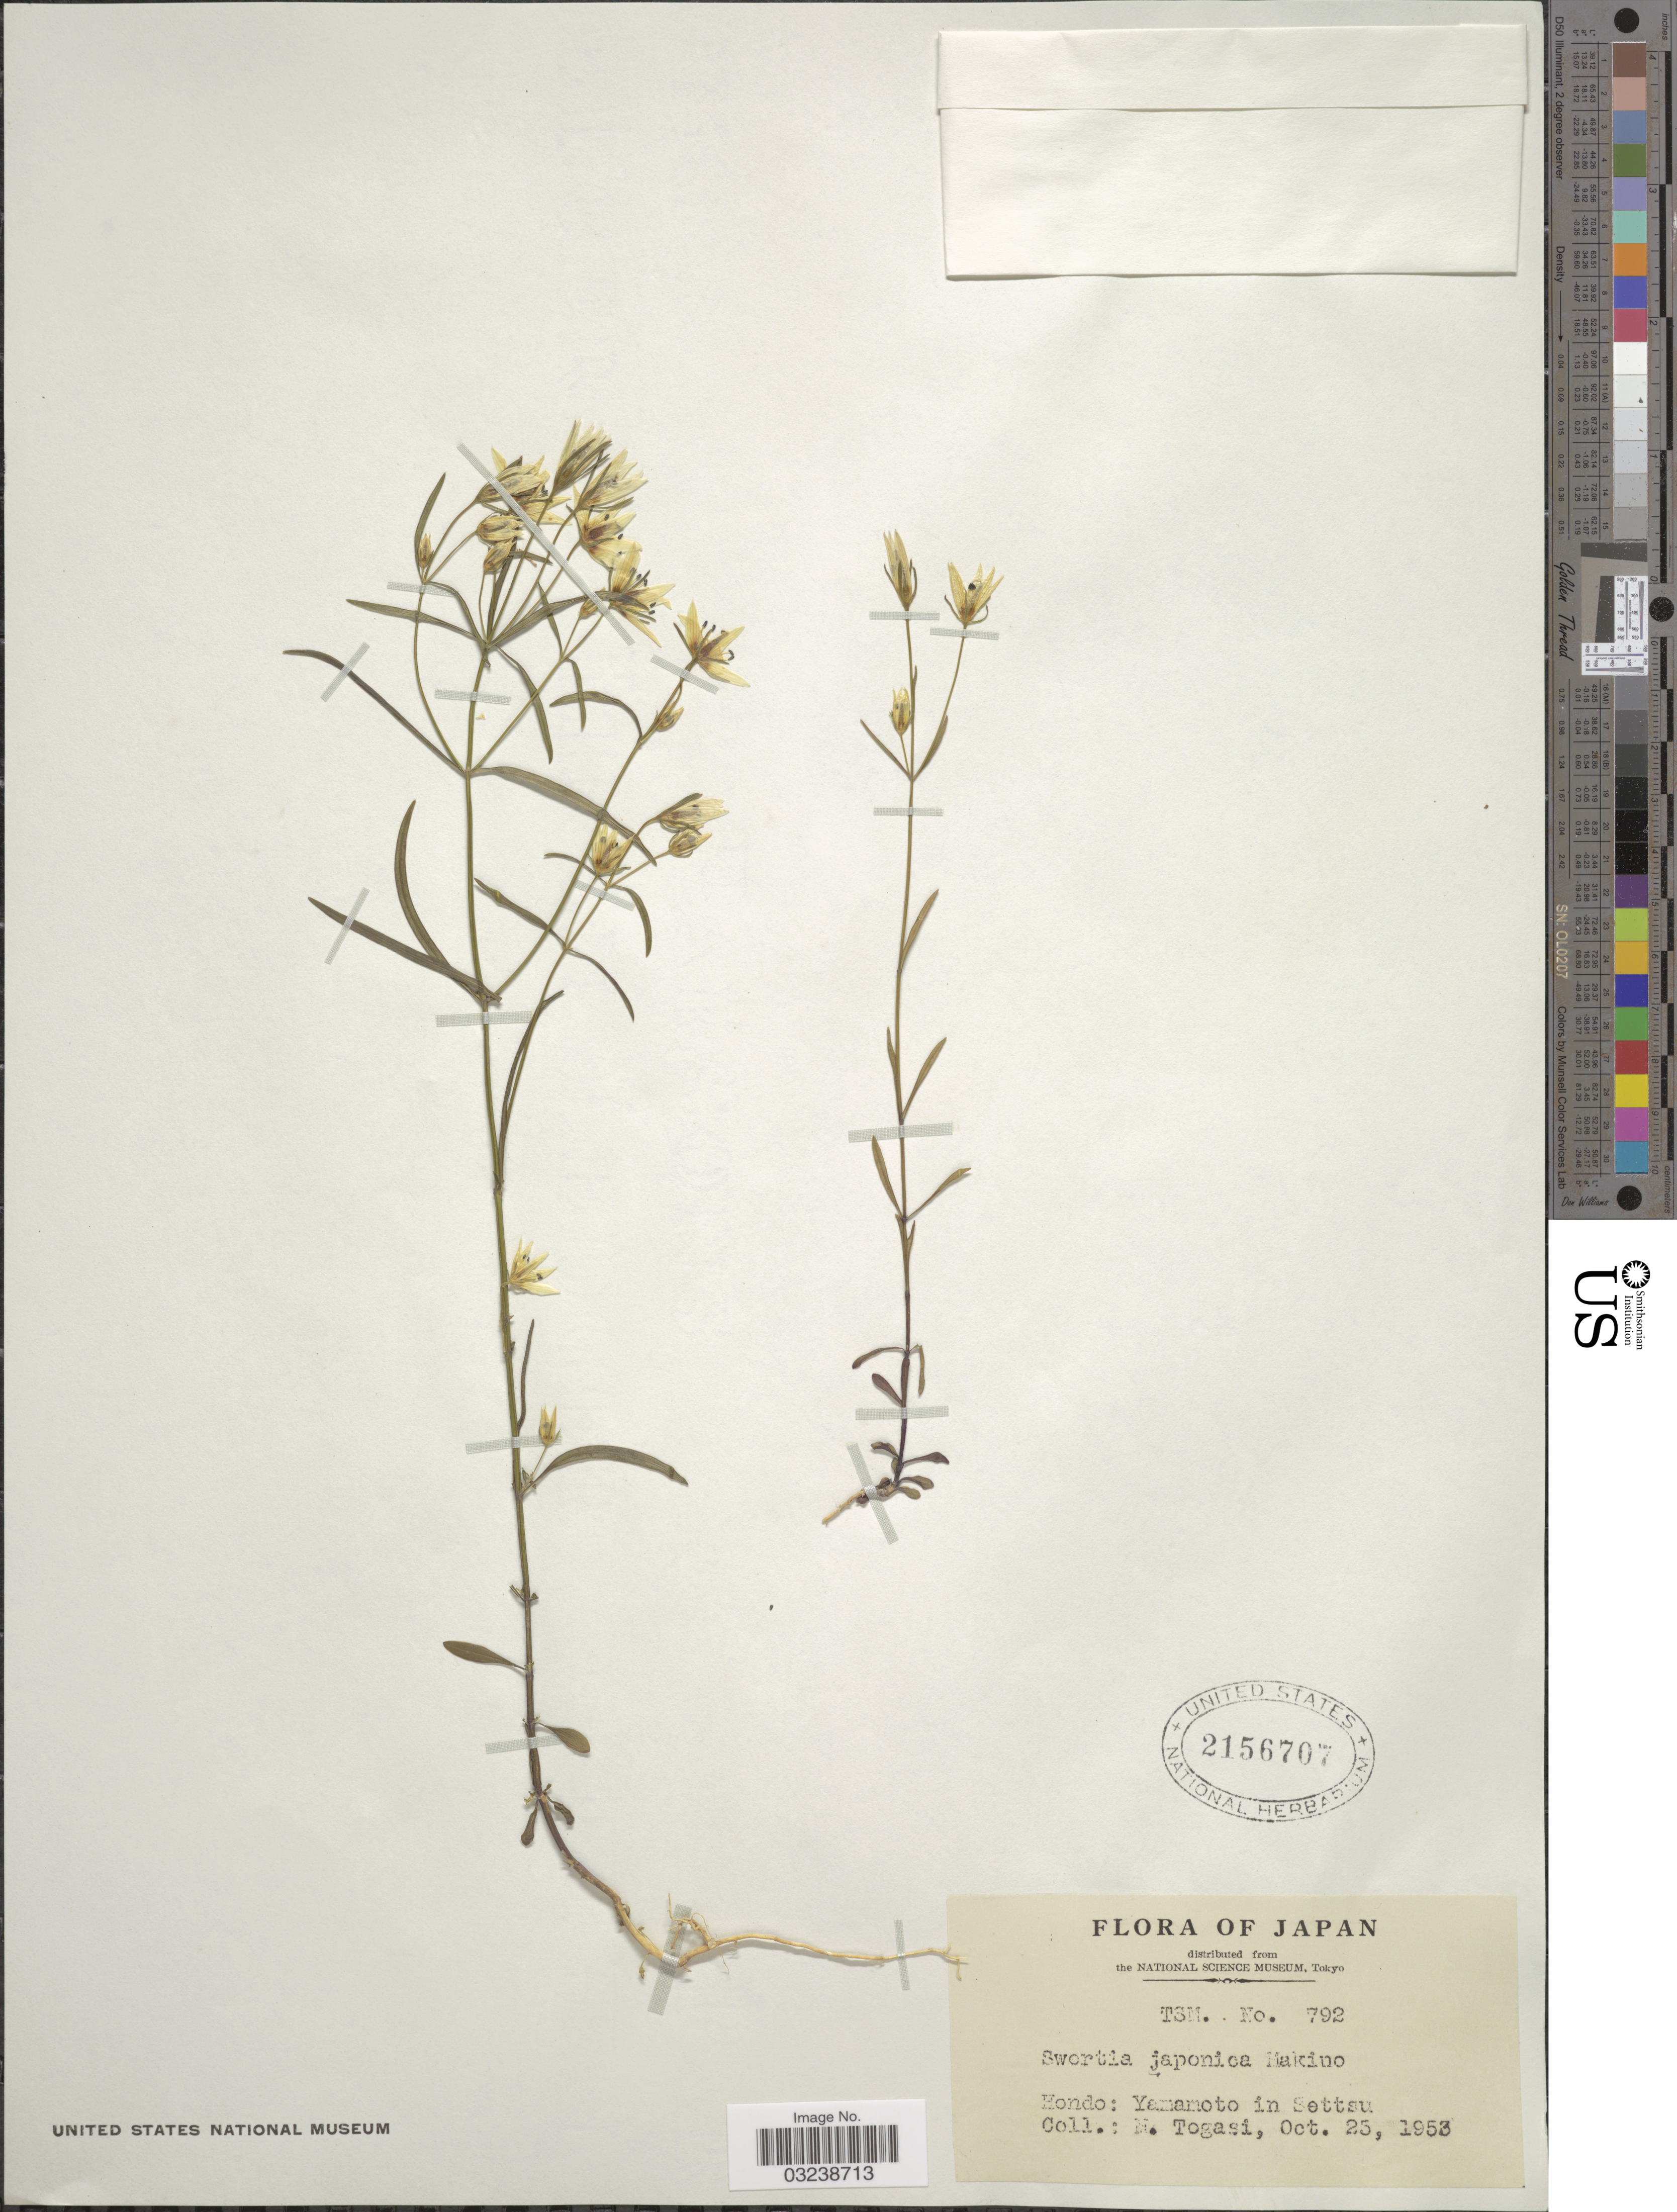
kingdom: Plantae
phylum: Tracheophyta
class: Magnoliopsida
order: Gentianales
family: Gentianaceae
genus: Swertia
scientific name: Swertia japonica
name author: Makino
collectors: M. Togasi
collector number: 792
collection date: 1953-10-23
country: Japan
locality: Hondo: Yamamoto in Settsu.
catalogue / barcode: US 2156707